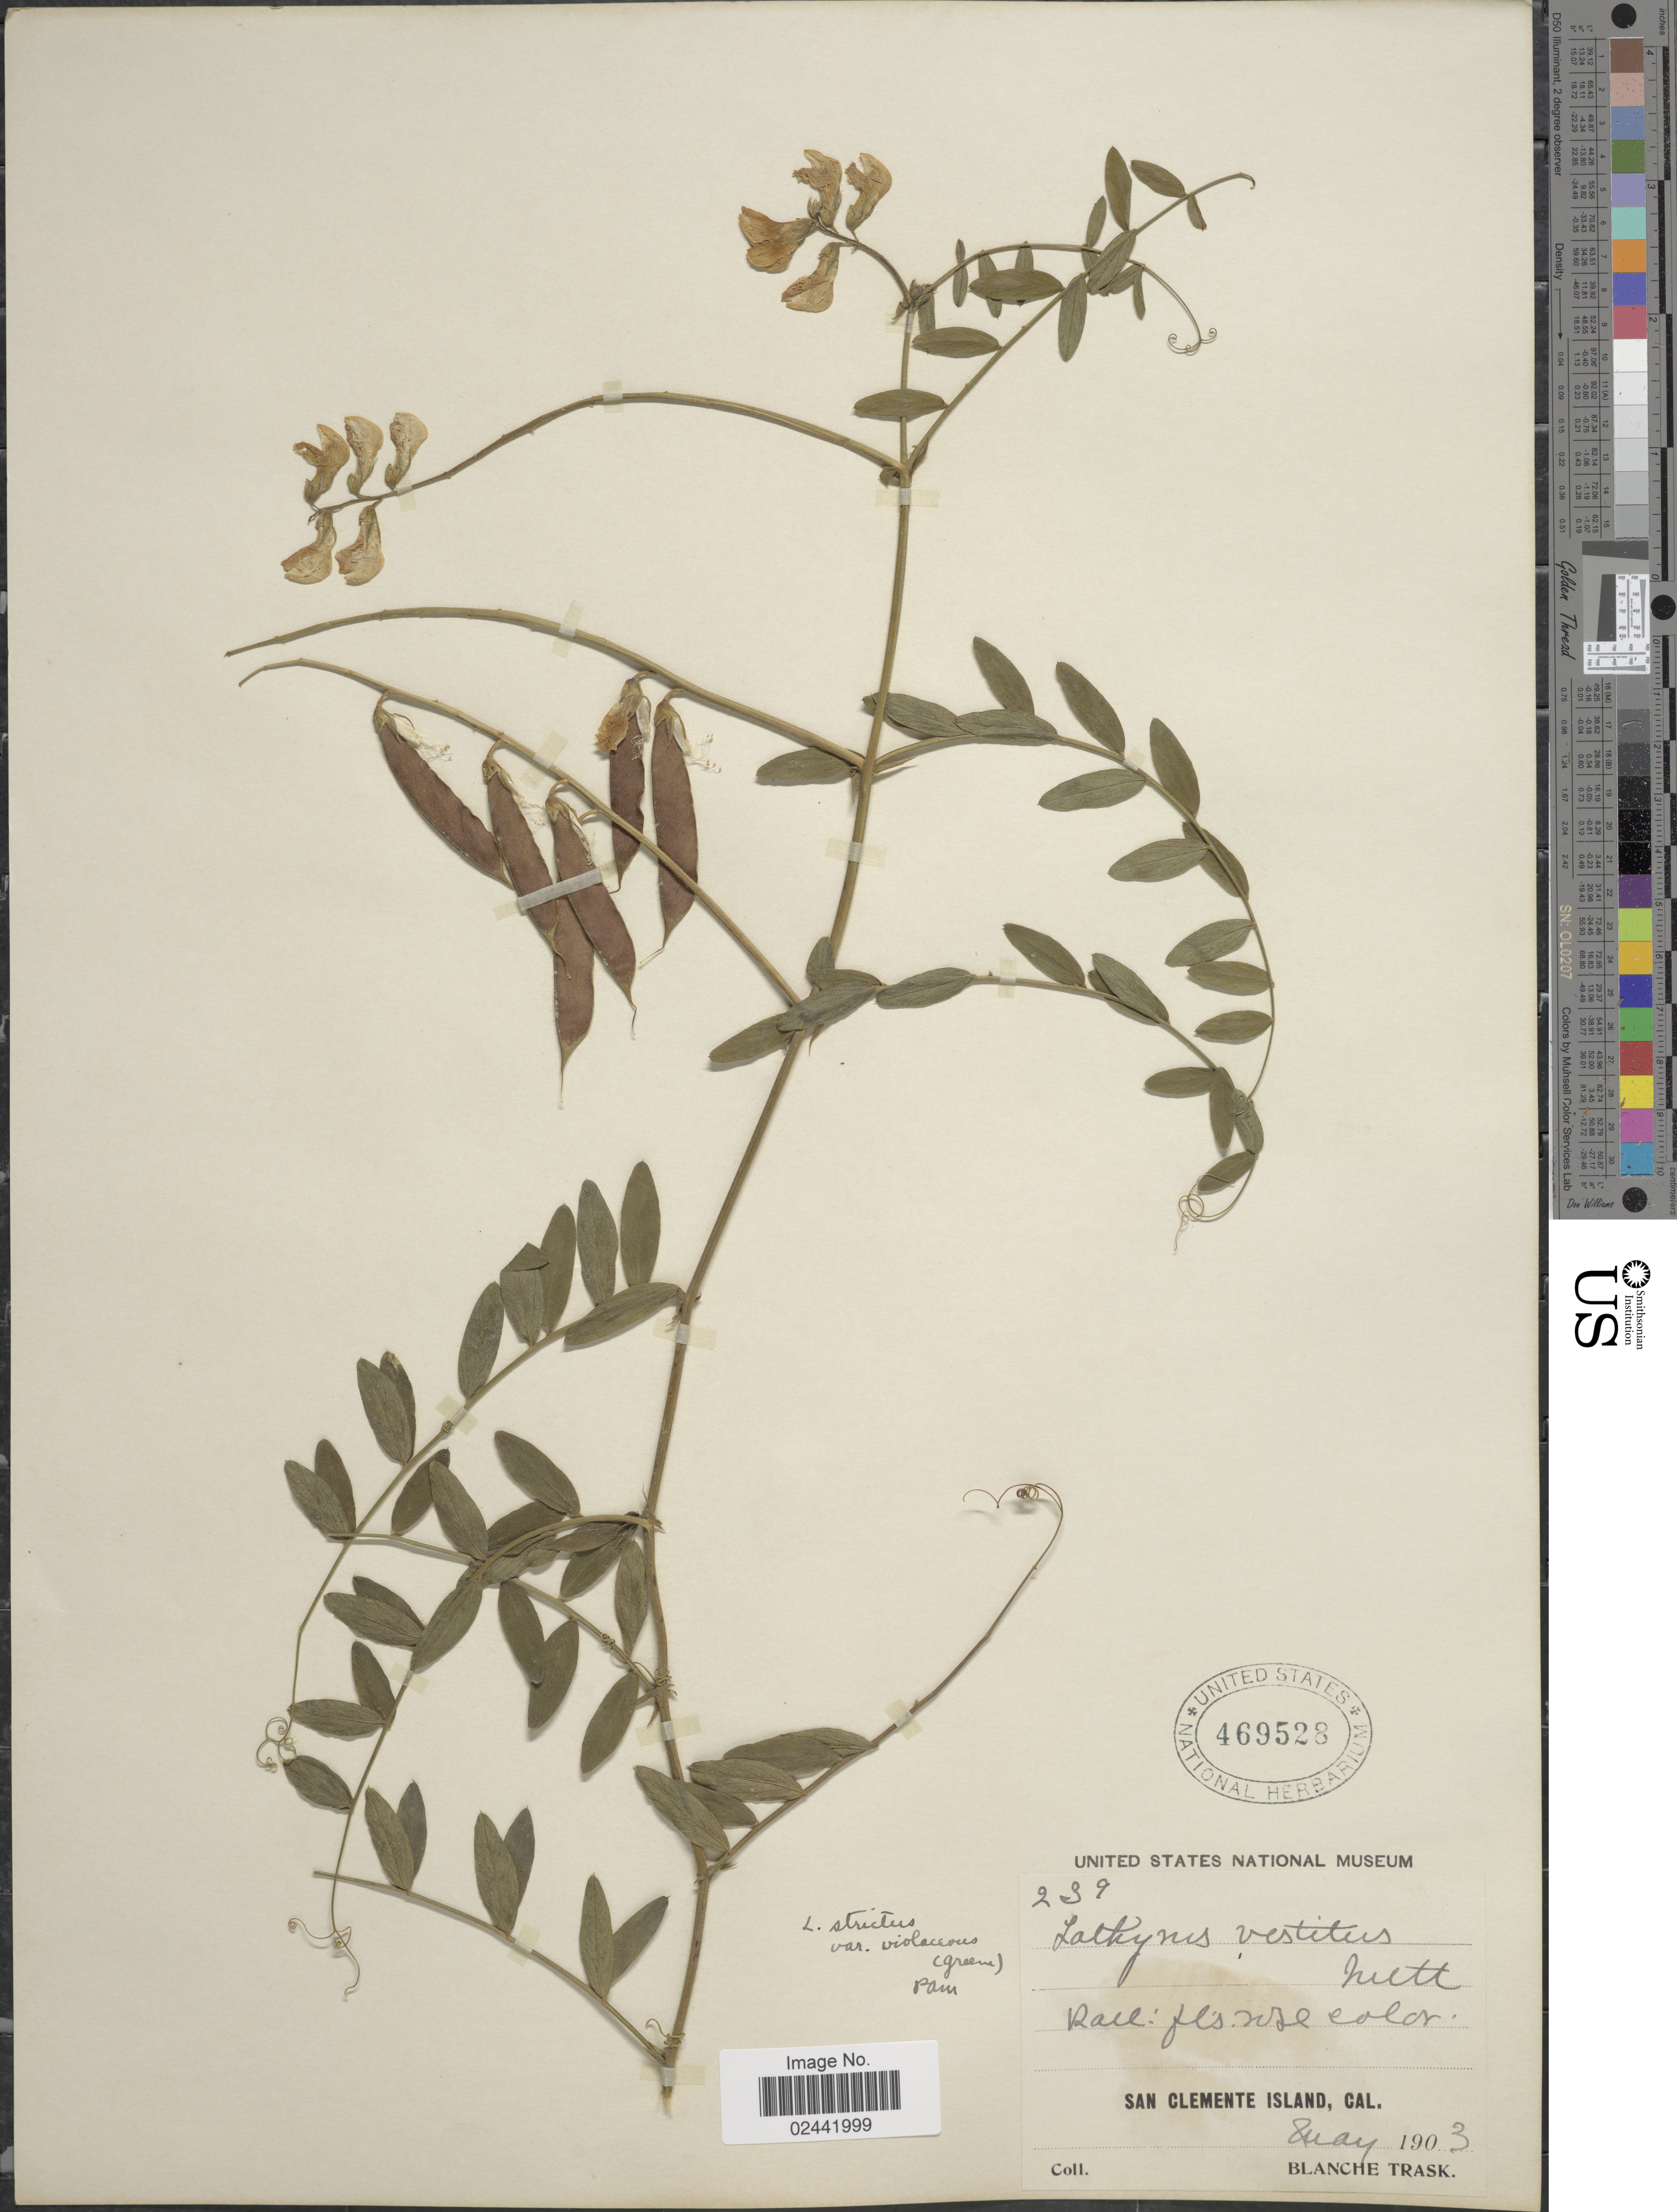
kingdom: Plantae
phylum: Tracheophyta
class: Magnoliopsida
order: Fabales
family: Fabaceae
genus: Lathyrus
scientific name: Lathyrus violaceus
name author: Greene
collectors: B. Trask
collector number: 239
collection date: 1903-05-08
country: United States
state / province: California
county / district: Los Angeles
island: San Clemente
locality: San Clemente Island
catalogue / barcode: US 469528